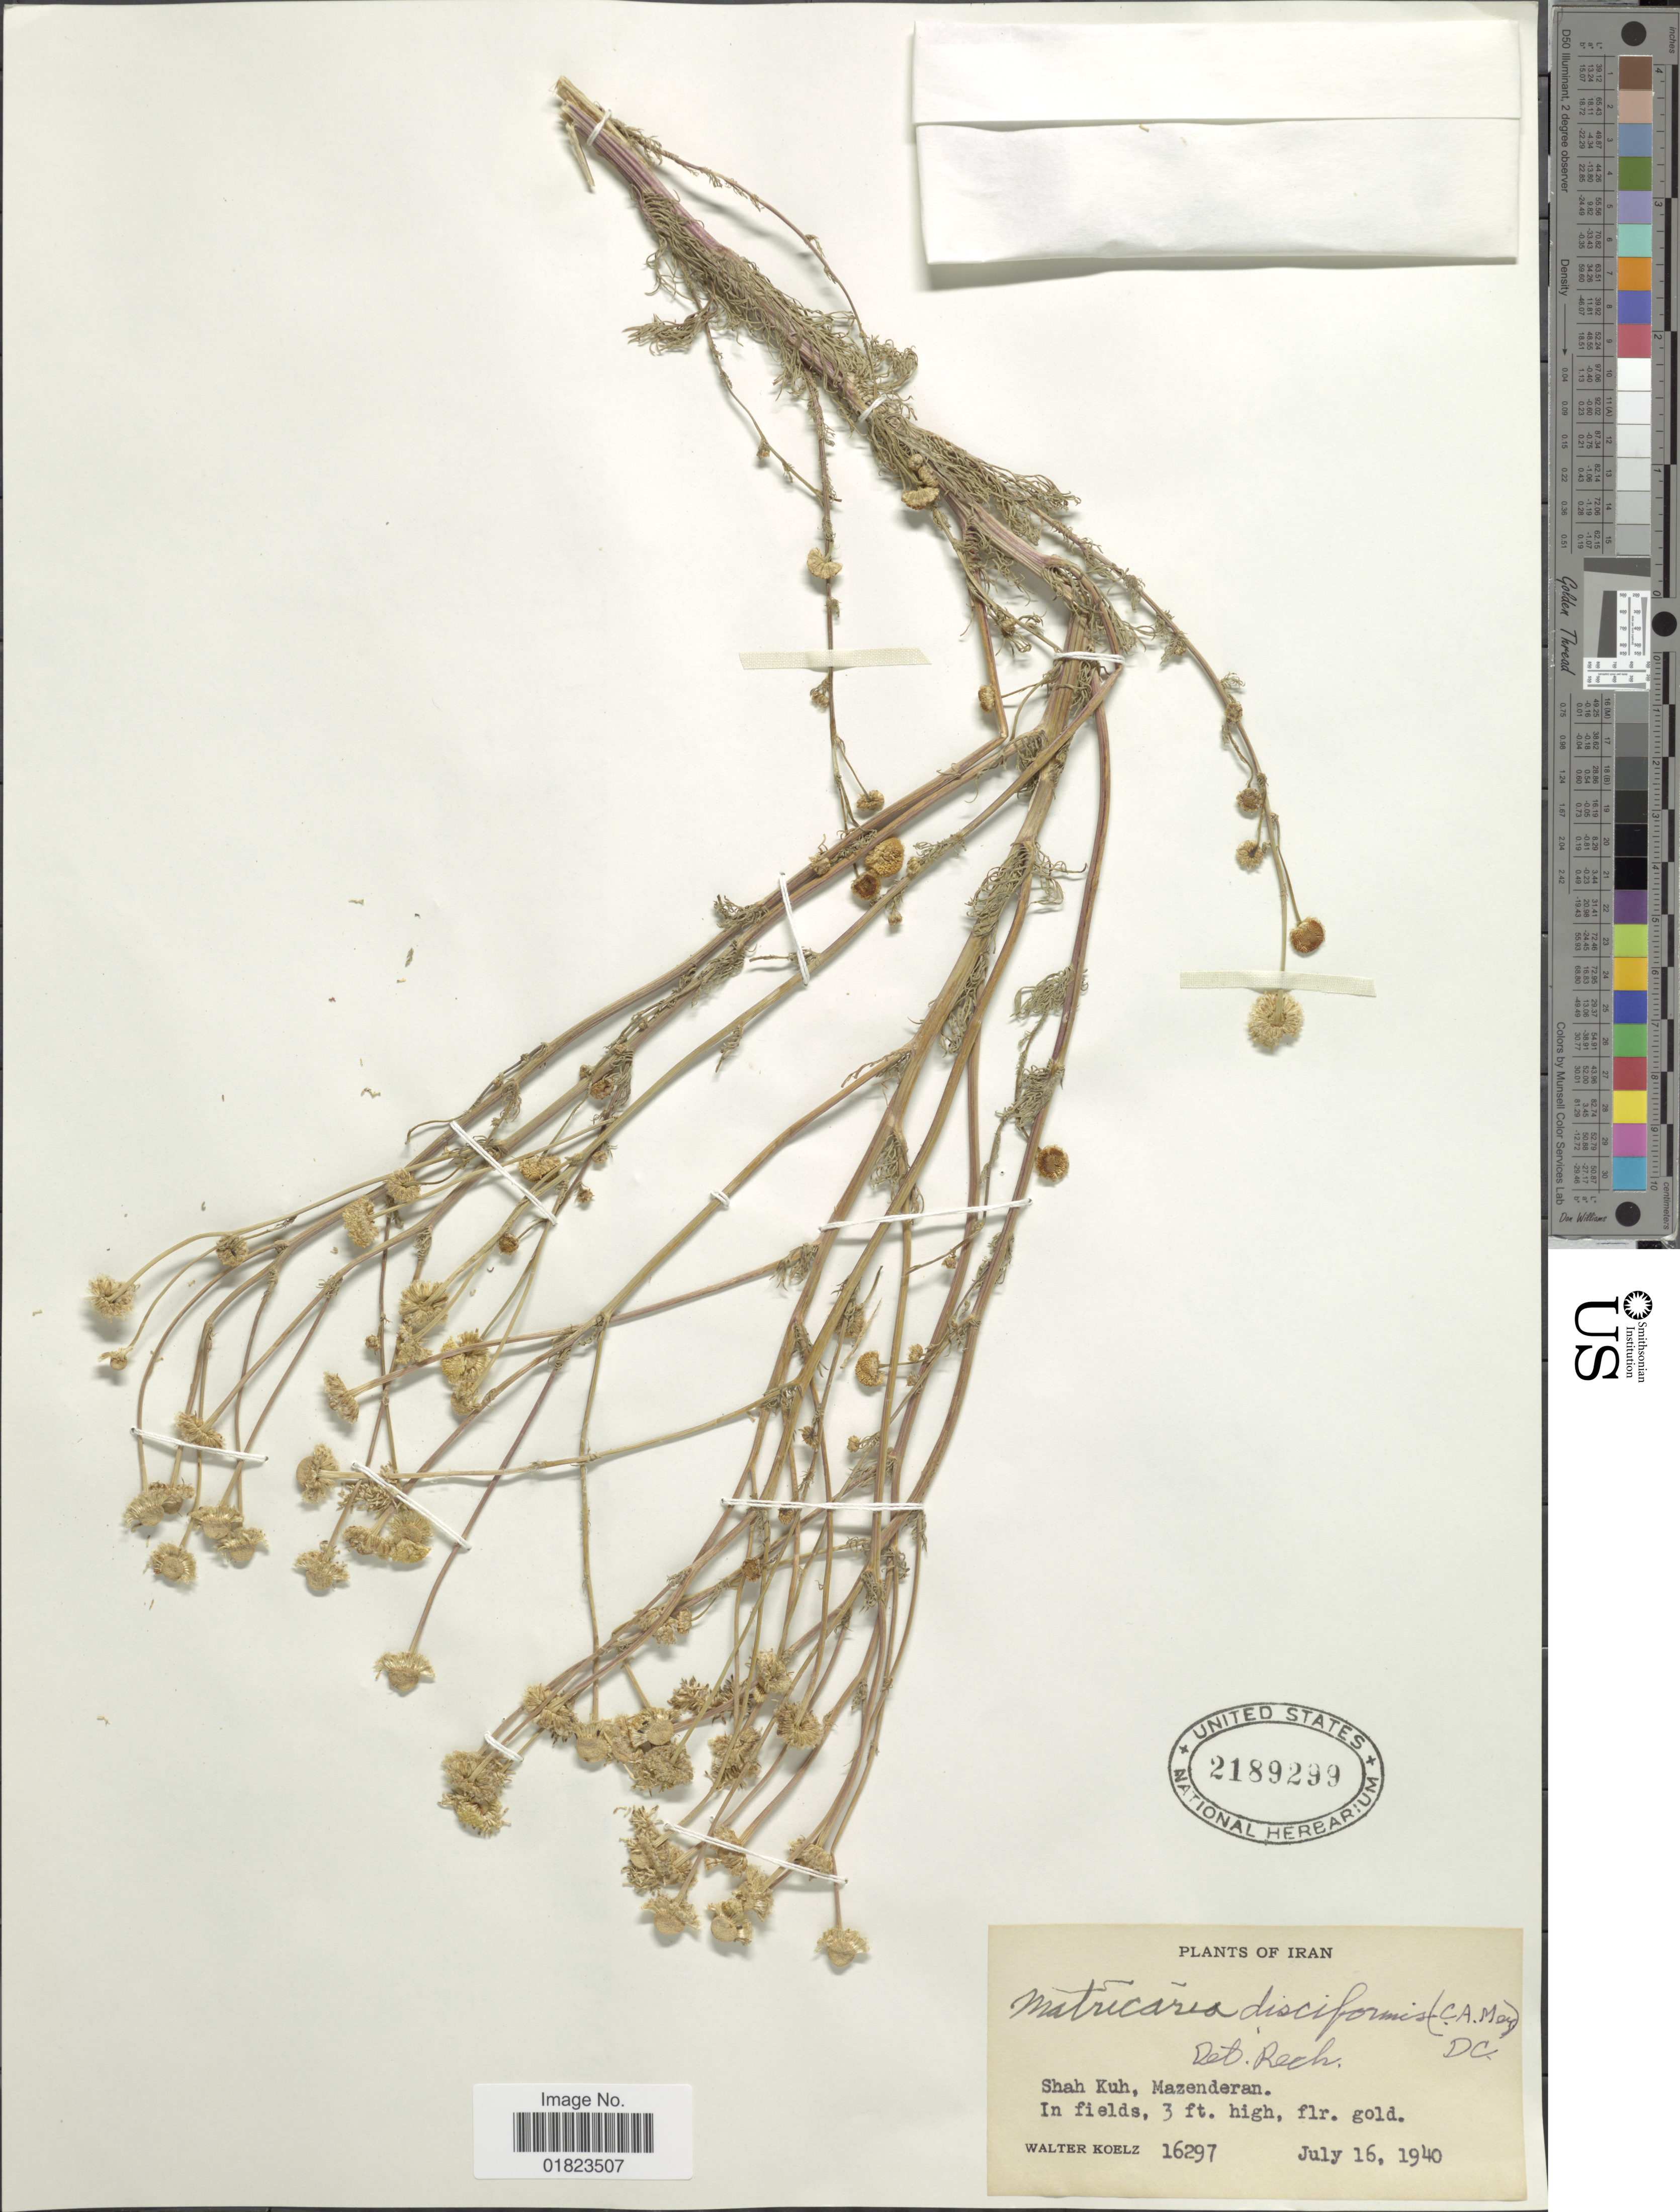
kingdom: Plantae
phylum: Tracheophyta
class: Magnoliopsida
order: Asterales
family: Asteraceae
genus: Tripleurospermum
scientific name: Tripleurospermum disciforme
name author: (C.A. Mey.) Sch. Bip.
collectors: W. N. Koelz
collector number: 16297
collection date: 1940-07-16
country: Iran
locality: Iran, Shah Kuh, Mazenderan.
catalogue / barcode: US 2189299